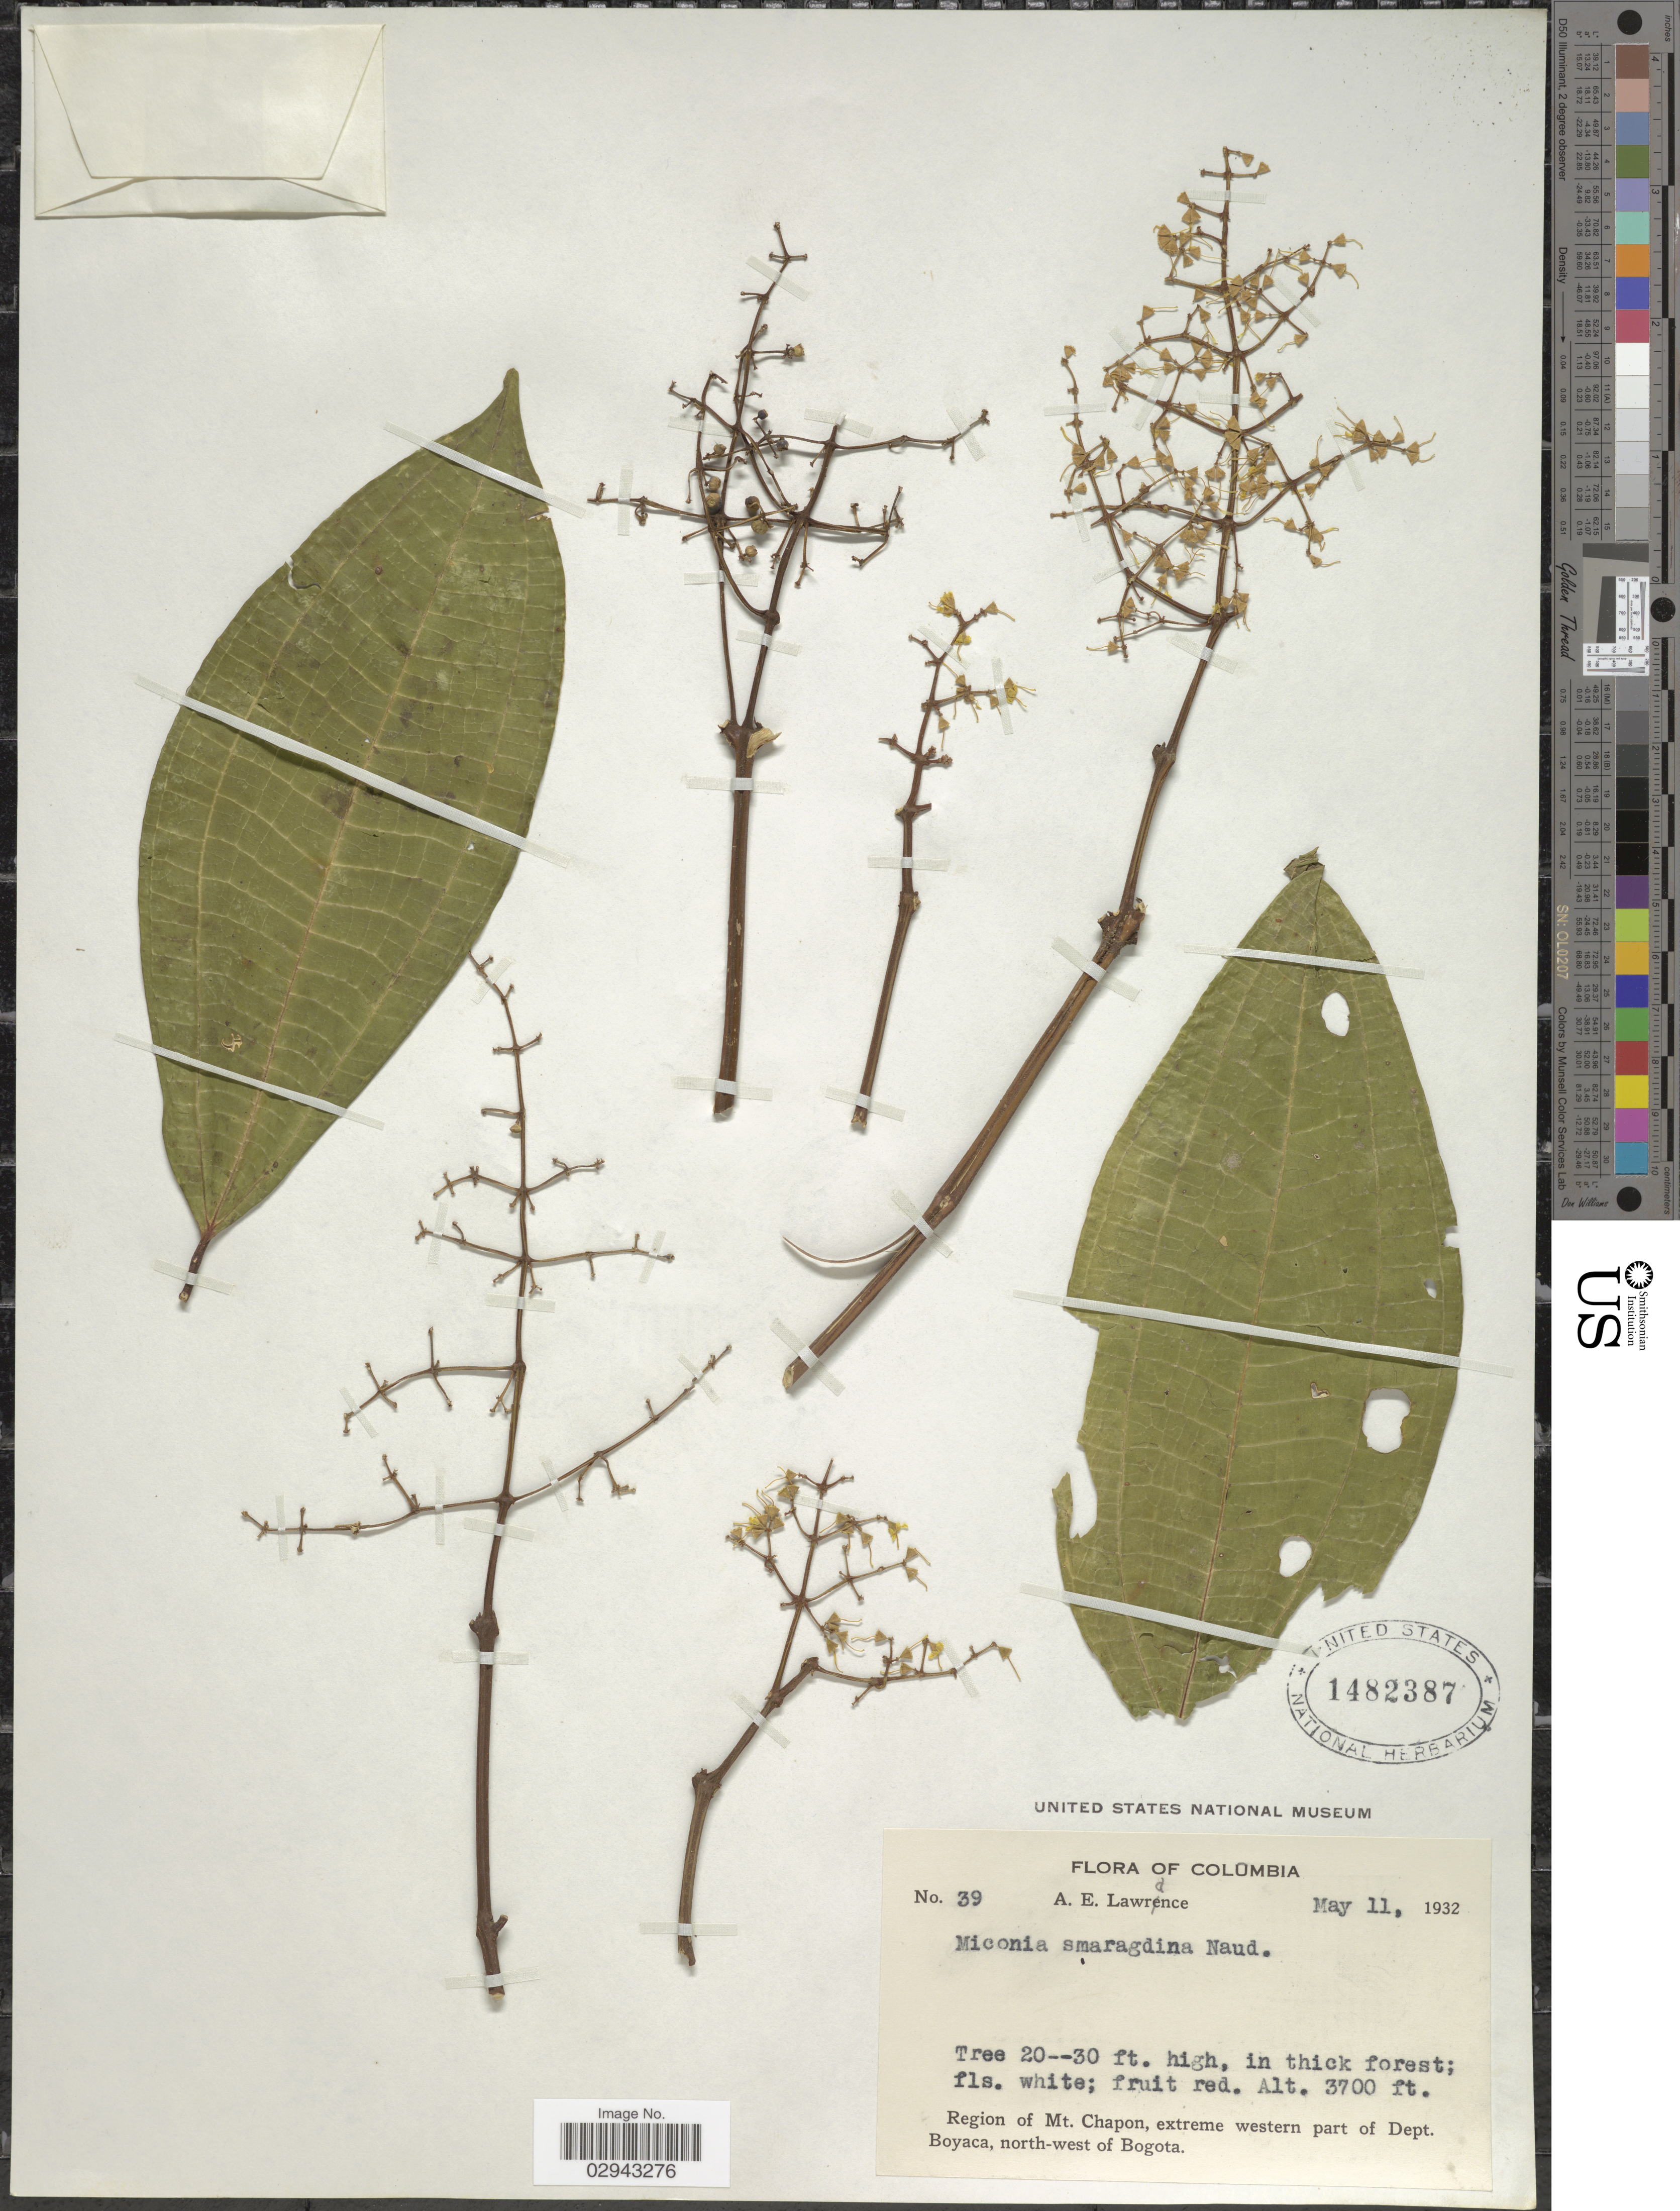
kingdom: Plantae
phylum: Tracheophyta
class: Magnoliopsida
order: Myrtales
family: Melastomataceae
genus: Miconia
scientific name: Miconia smaragdina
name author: Naudin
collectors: A. Lawrance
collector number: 39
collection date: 1932-05-11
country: Colombia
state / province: Boyacá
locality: Region of Mt. Chapon, extreme western part of Dept. Boyacá, north-west of Bogota.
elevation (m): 1128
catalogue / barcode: US 1482387